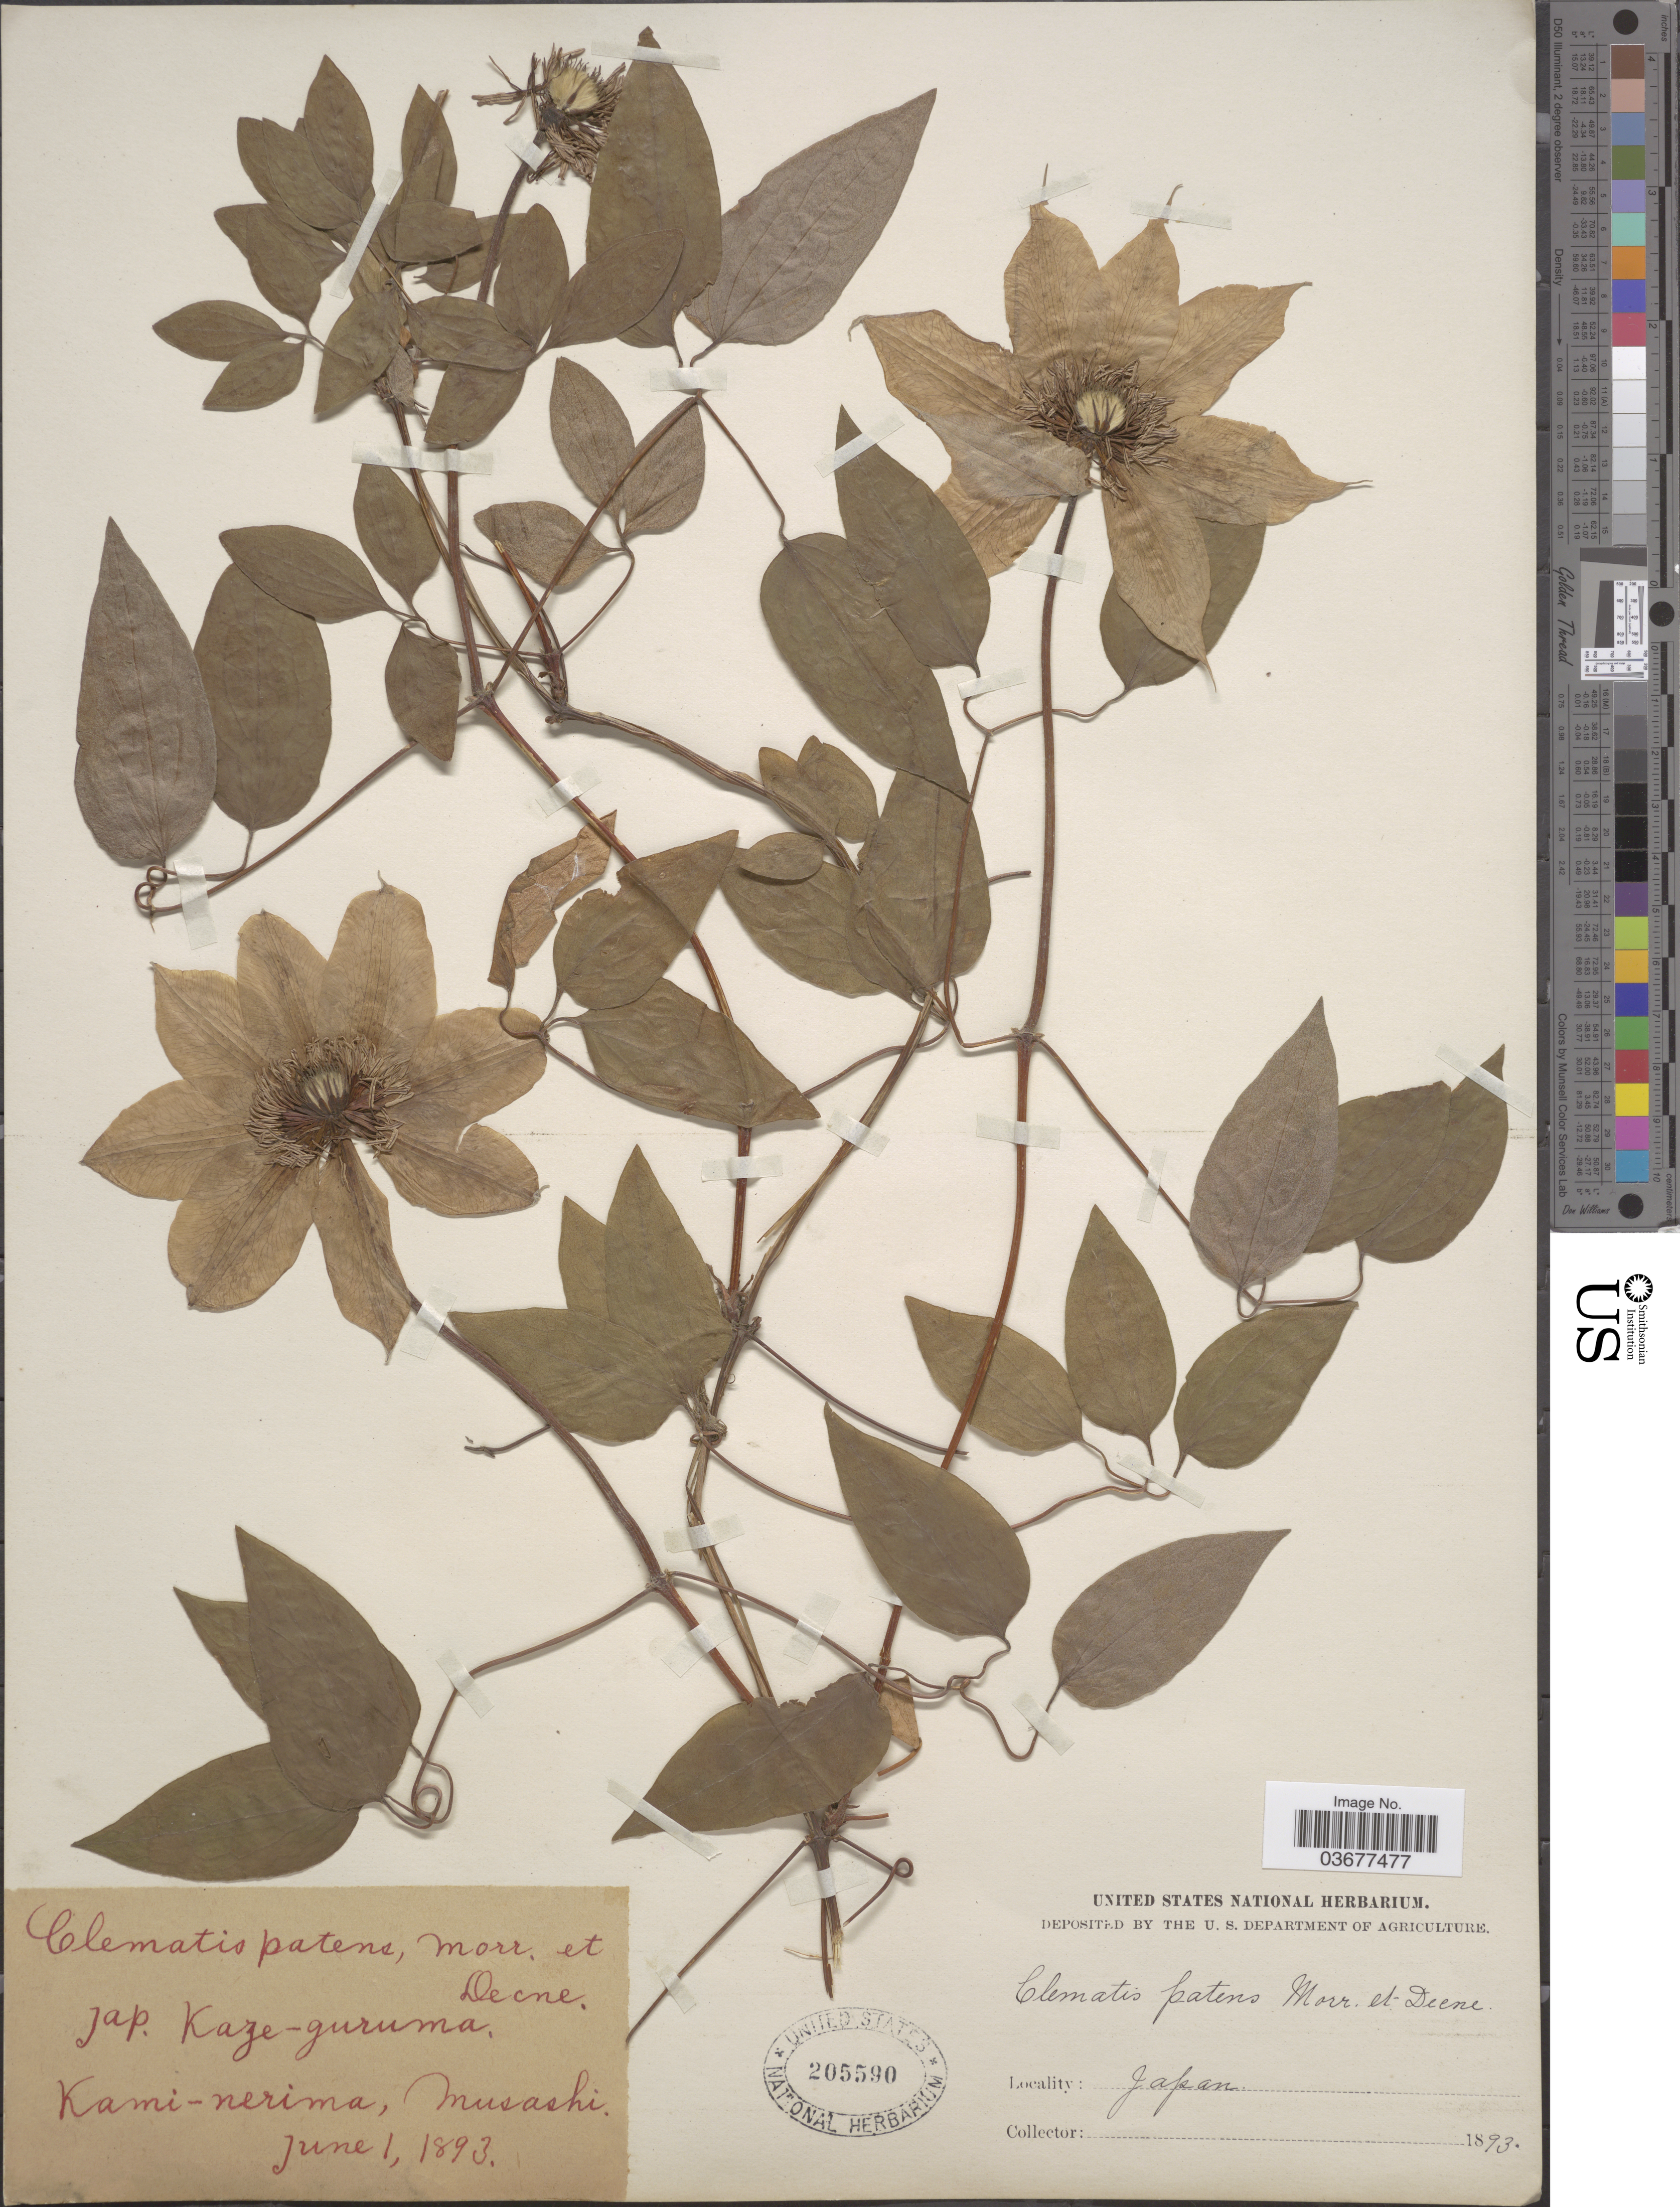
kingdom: Plantae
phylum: Tracheophyta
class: Magnoliopsida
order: Ranunculales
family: Ranunculaceae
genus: Clematis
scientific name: Clematis patens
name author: C. Morren & Decne.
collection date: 1893-06-01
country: Japan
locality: Kami-nerima, Musashi.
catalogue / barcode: US 205590